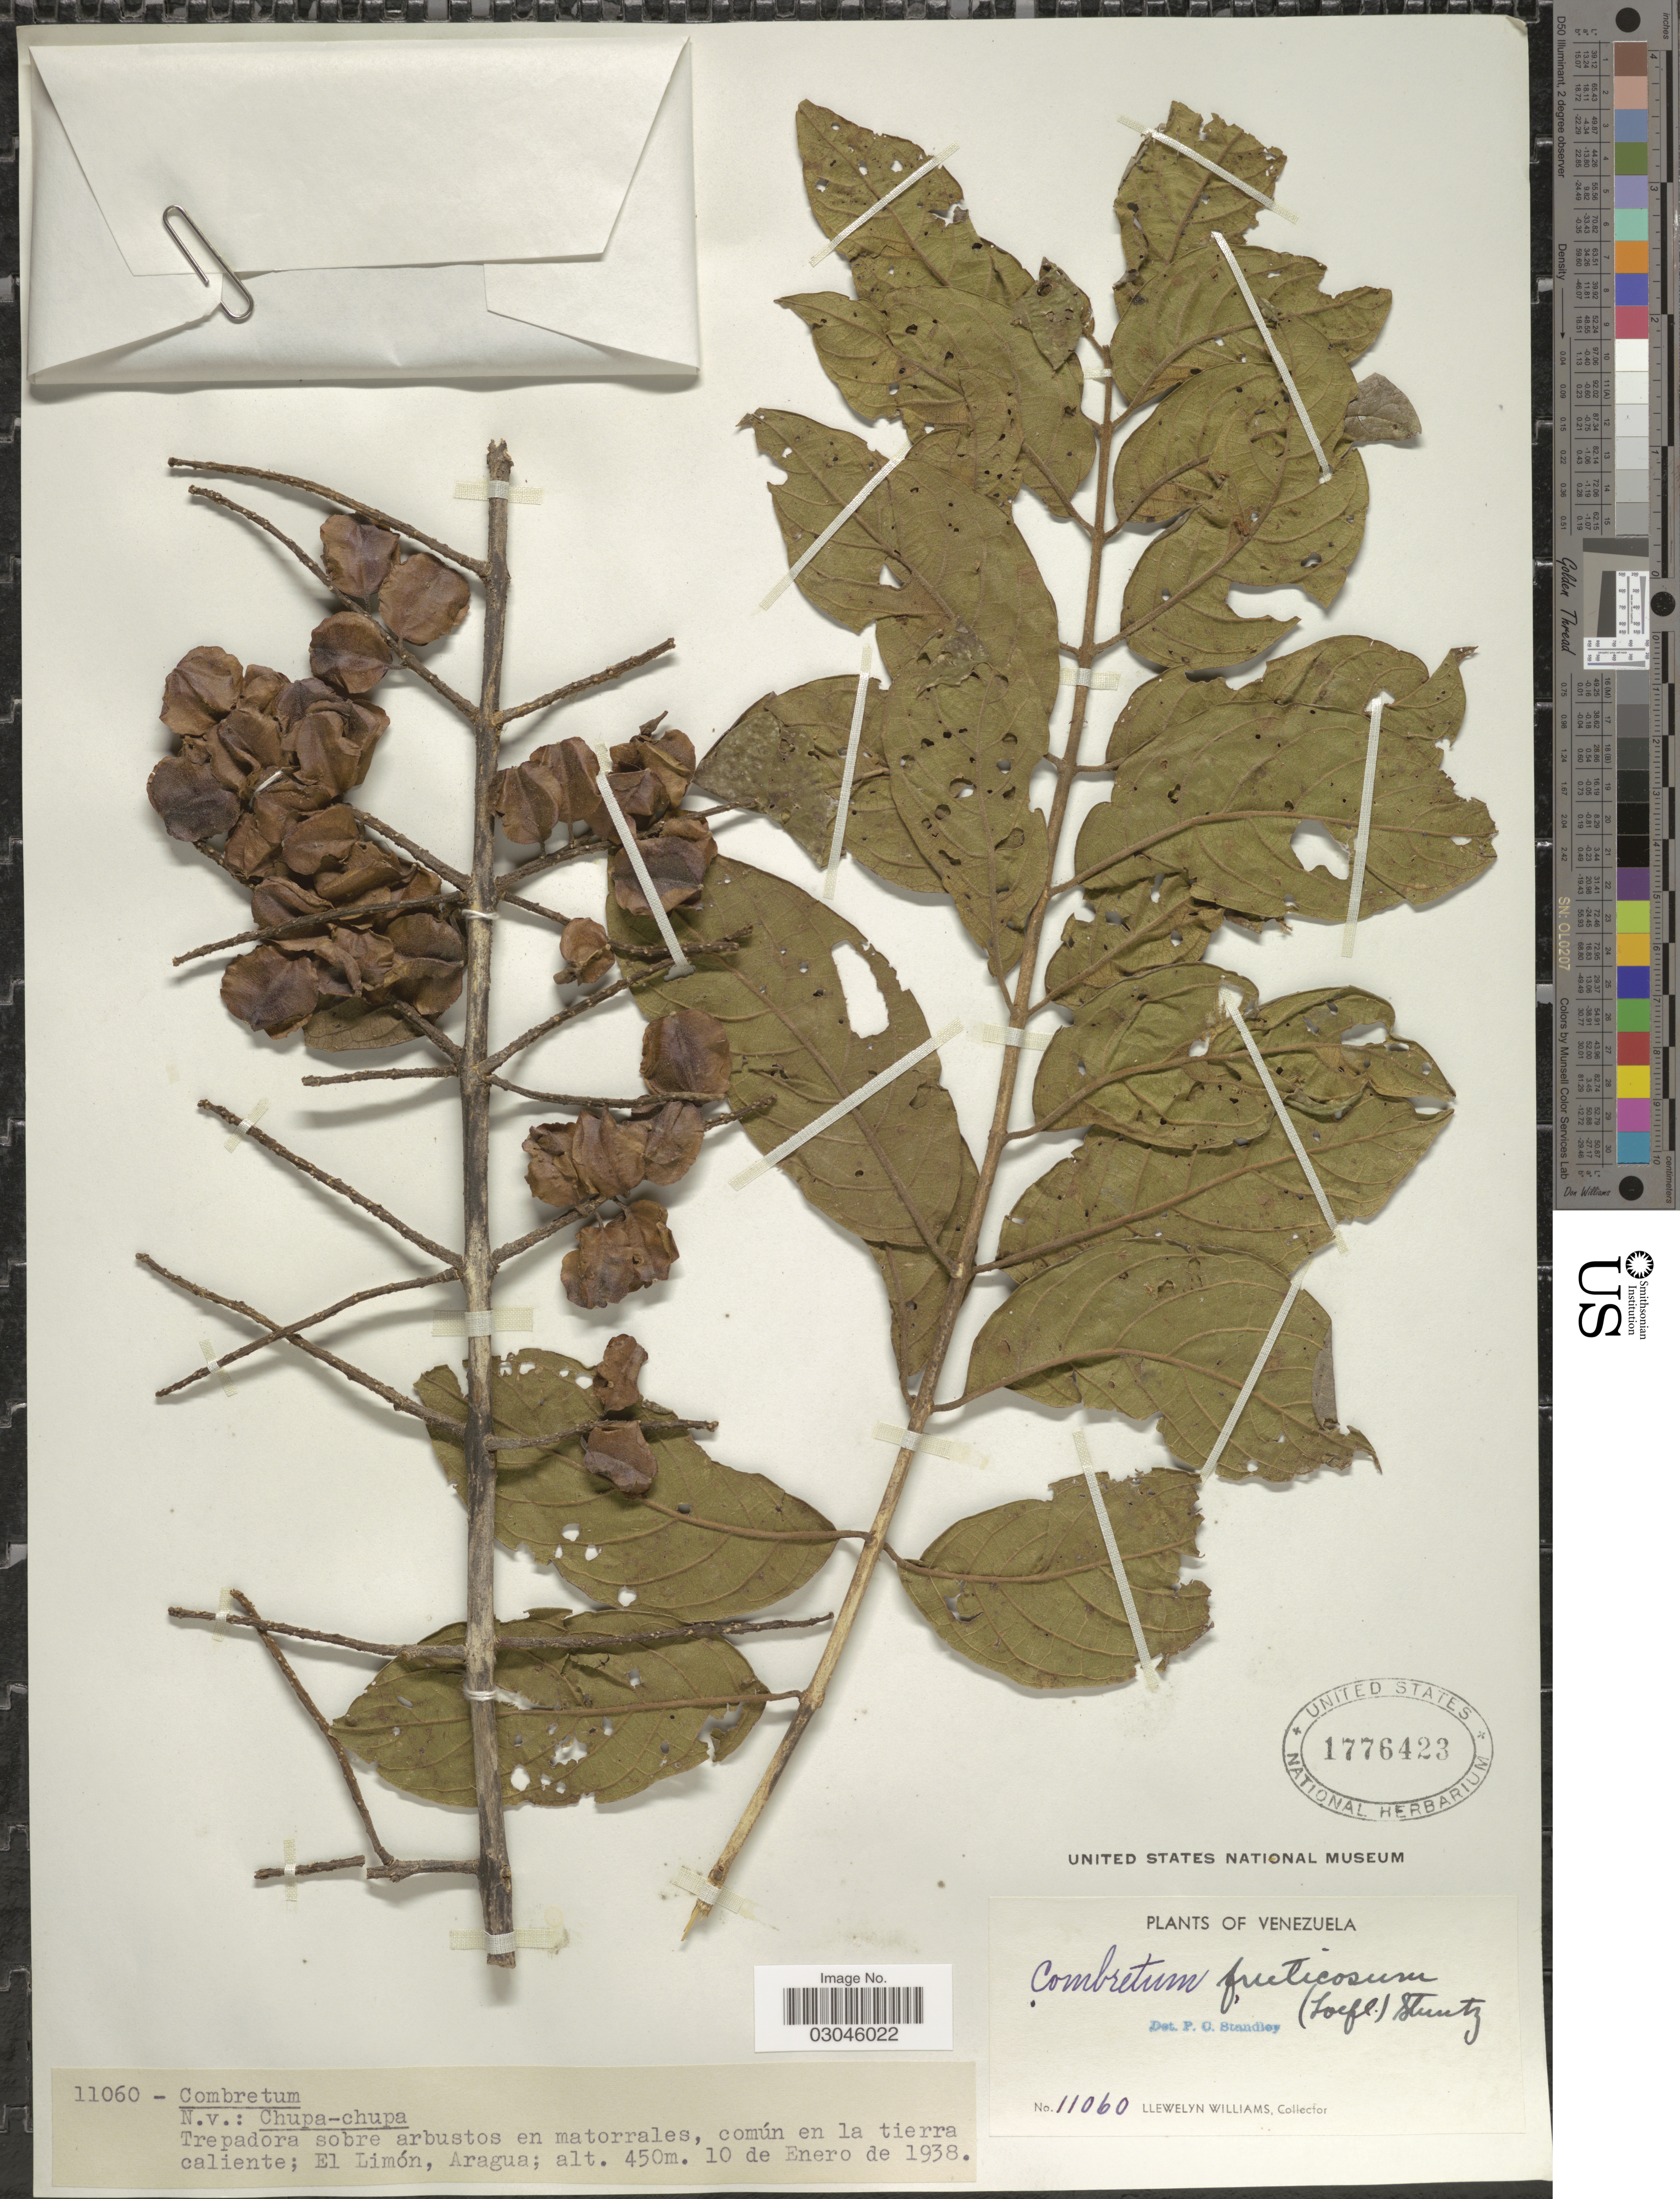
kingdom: Plantae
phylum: Tracheophyta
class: Magnoliopsida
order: Myrtales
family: Combretaceae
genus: Combretum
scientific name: Combretum fruticosum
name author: (Loefl.) Stuntz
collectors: Ll. Williams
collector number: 11060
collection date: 1938-01-10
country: Venezuela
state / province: Aragua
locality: El Limón.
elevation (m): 450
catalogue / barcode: US 1776423